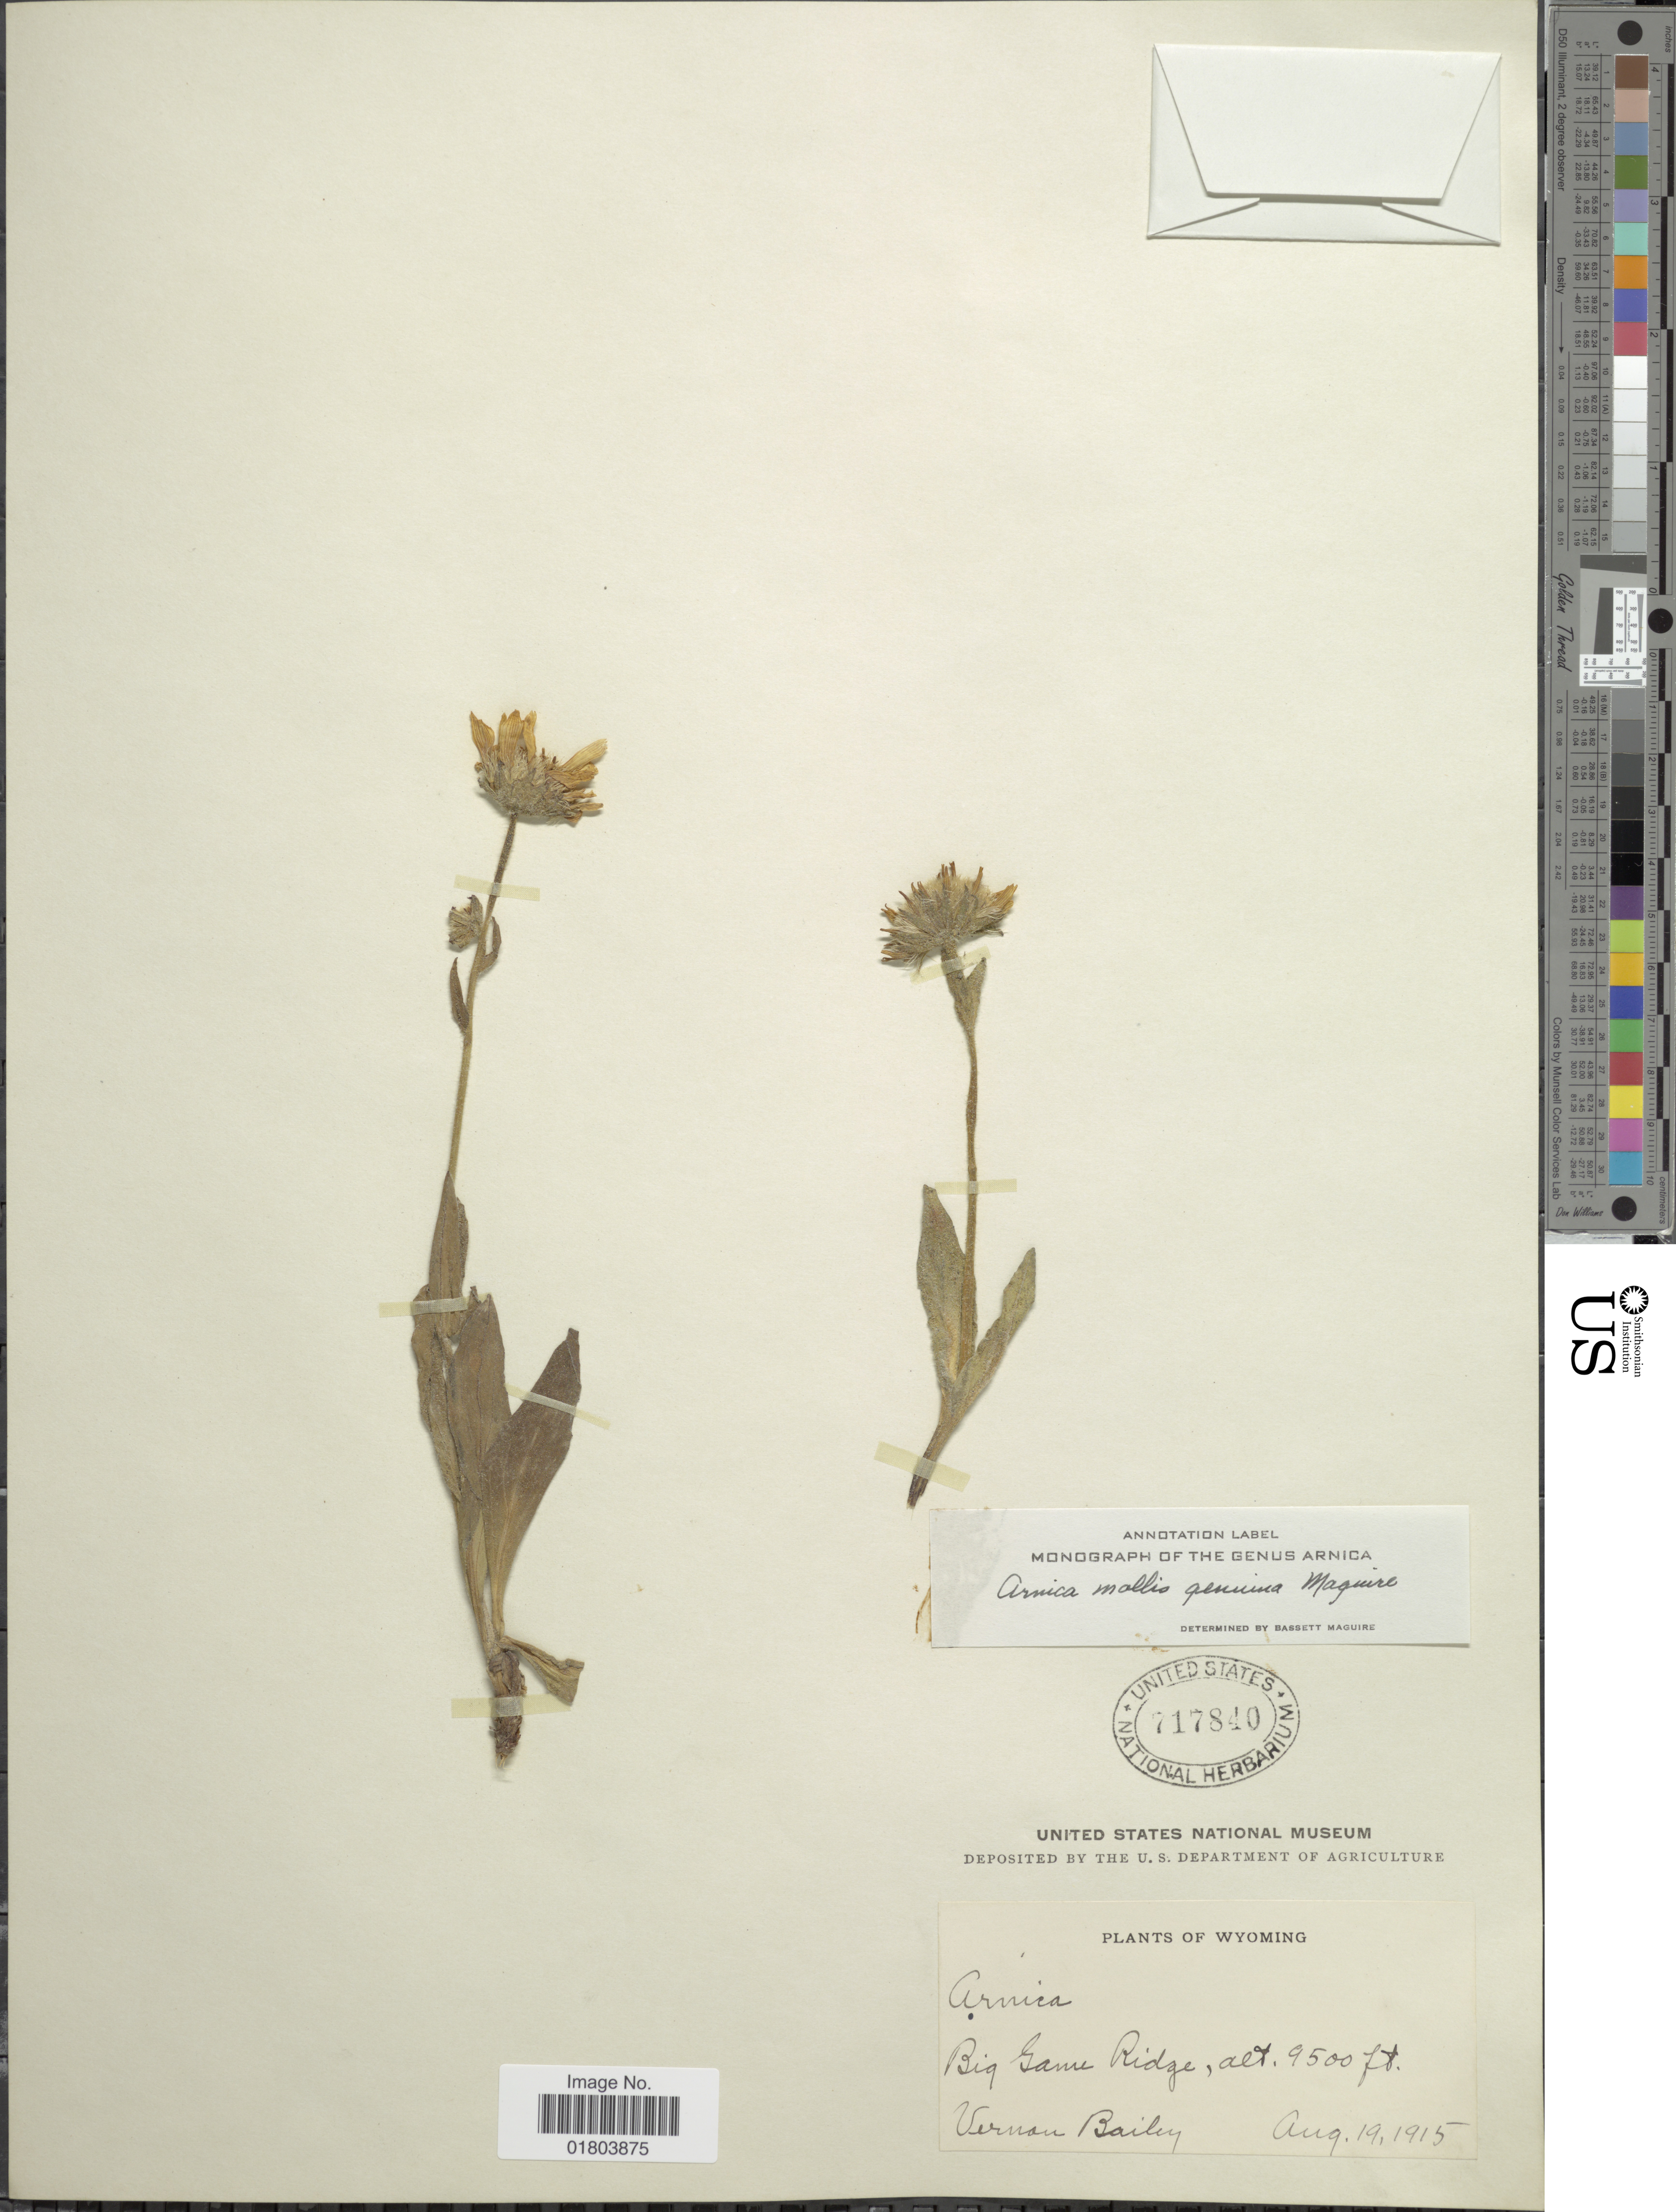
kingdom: Plantae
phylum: Tracheophyta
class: Magnoliopsida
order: Asterales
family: Asteraceae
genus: Arnica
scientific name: Arnica mollis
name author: Hook.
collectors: V. O. Bailey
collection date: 1915-08-19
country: United States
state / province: Wyoming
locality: Big Game Ridge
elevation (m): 2896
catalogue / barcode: US 717840